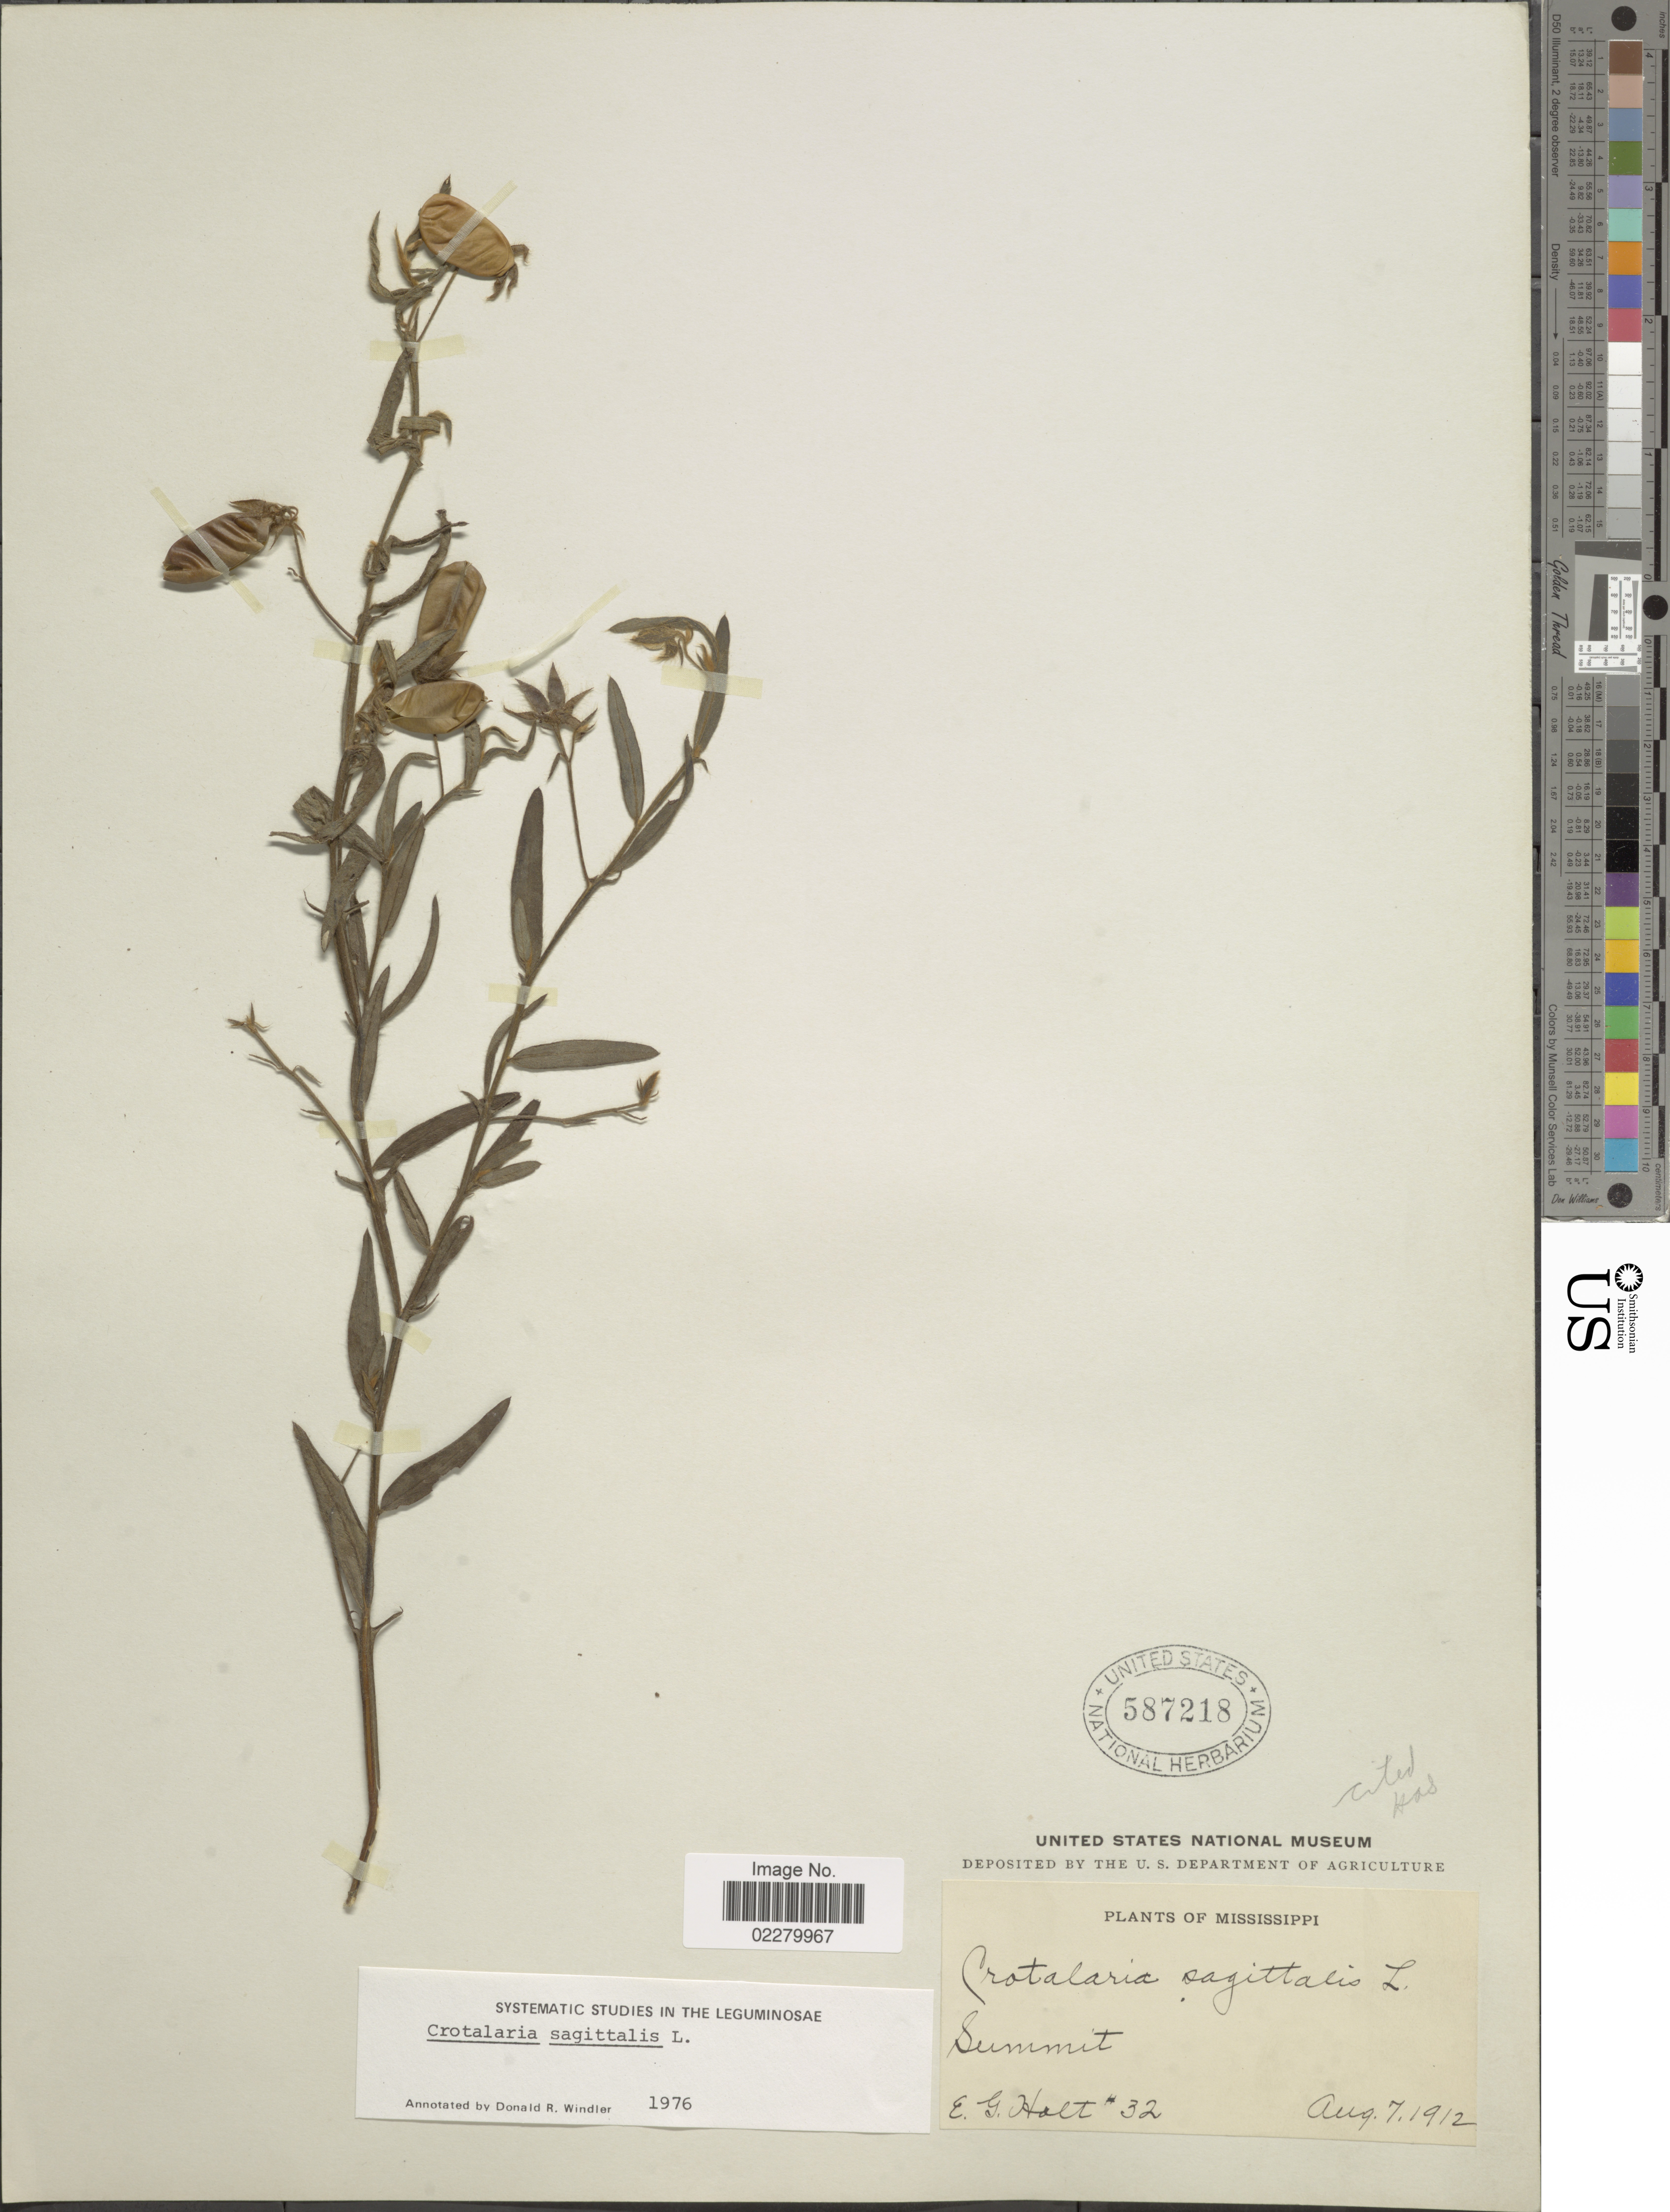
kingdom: Plantae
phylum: Tracheophyta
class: Magnoliopsida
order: Fabales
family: Fabaceae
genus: Crotalaria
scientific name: Crotalaria sagittalis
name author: L.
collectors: E. G. Holt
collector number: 32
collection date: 1912-08-07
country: United States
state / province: Mississippi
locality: Summit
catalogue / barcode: US 587218